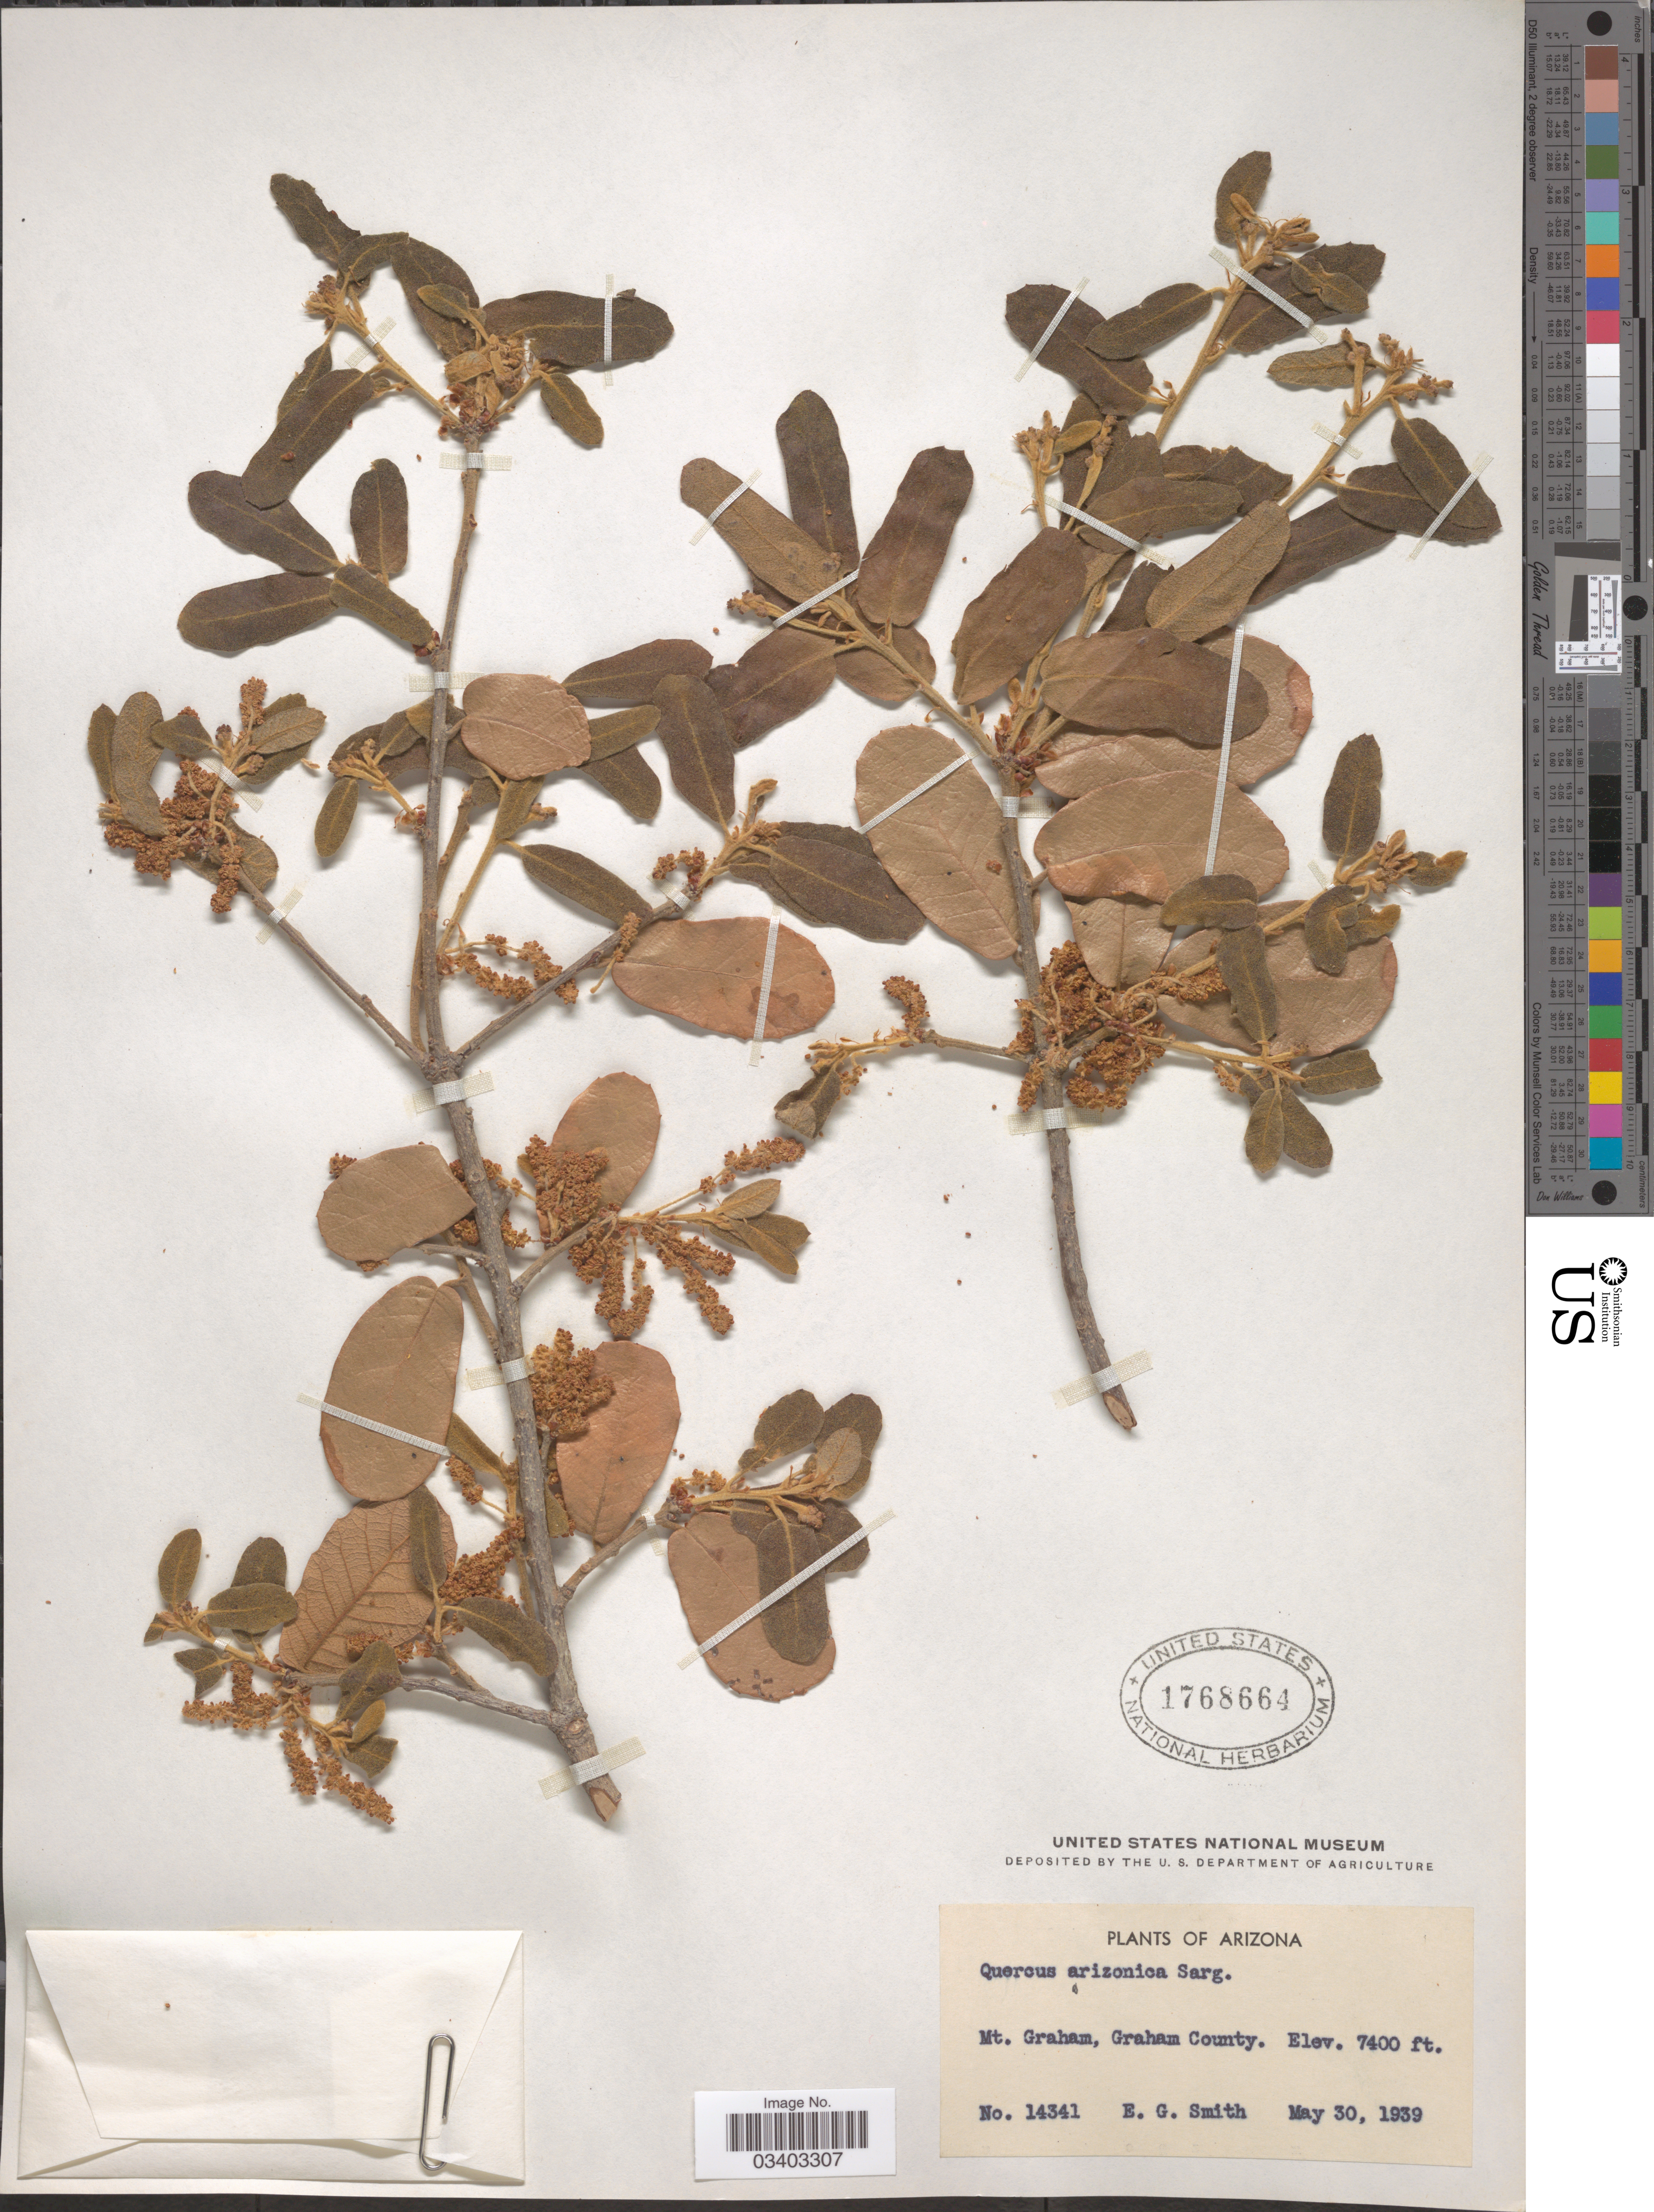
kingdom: Plantae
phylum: Tracheophyta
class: Magnoliopsida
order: Fagales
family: Fagaceae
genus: Quercus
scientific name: Quercus arizonica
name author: Sarg.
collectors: E. G. Smith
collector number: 14341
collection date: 1939-05-30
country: United States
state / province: Arizona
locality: Mt. Graham, Graham County.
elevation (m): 2256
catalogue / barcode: US 1768664